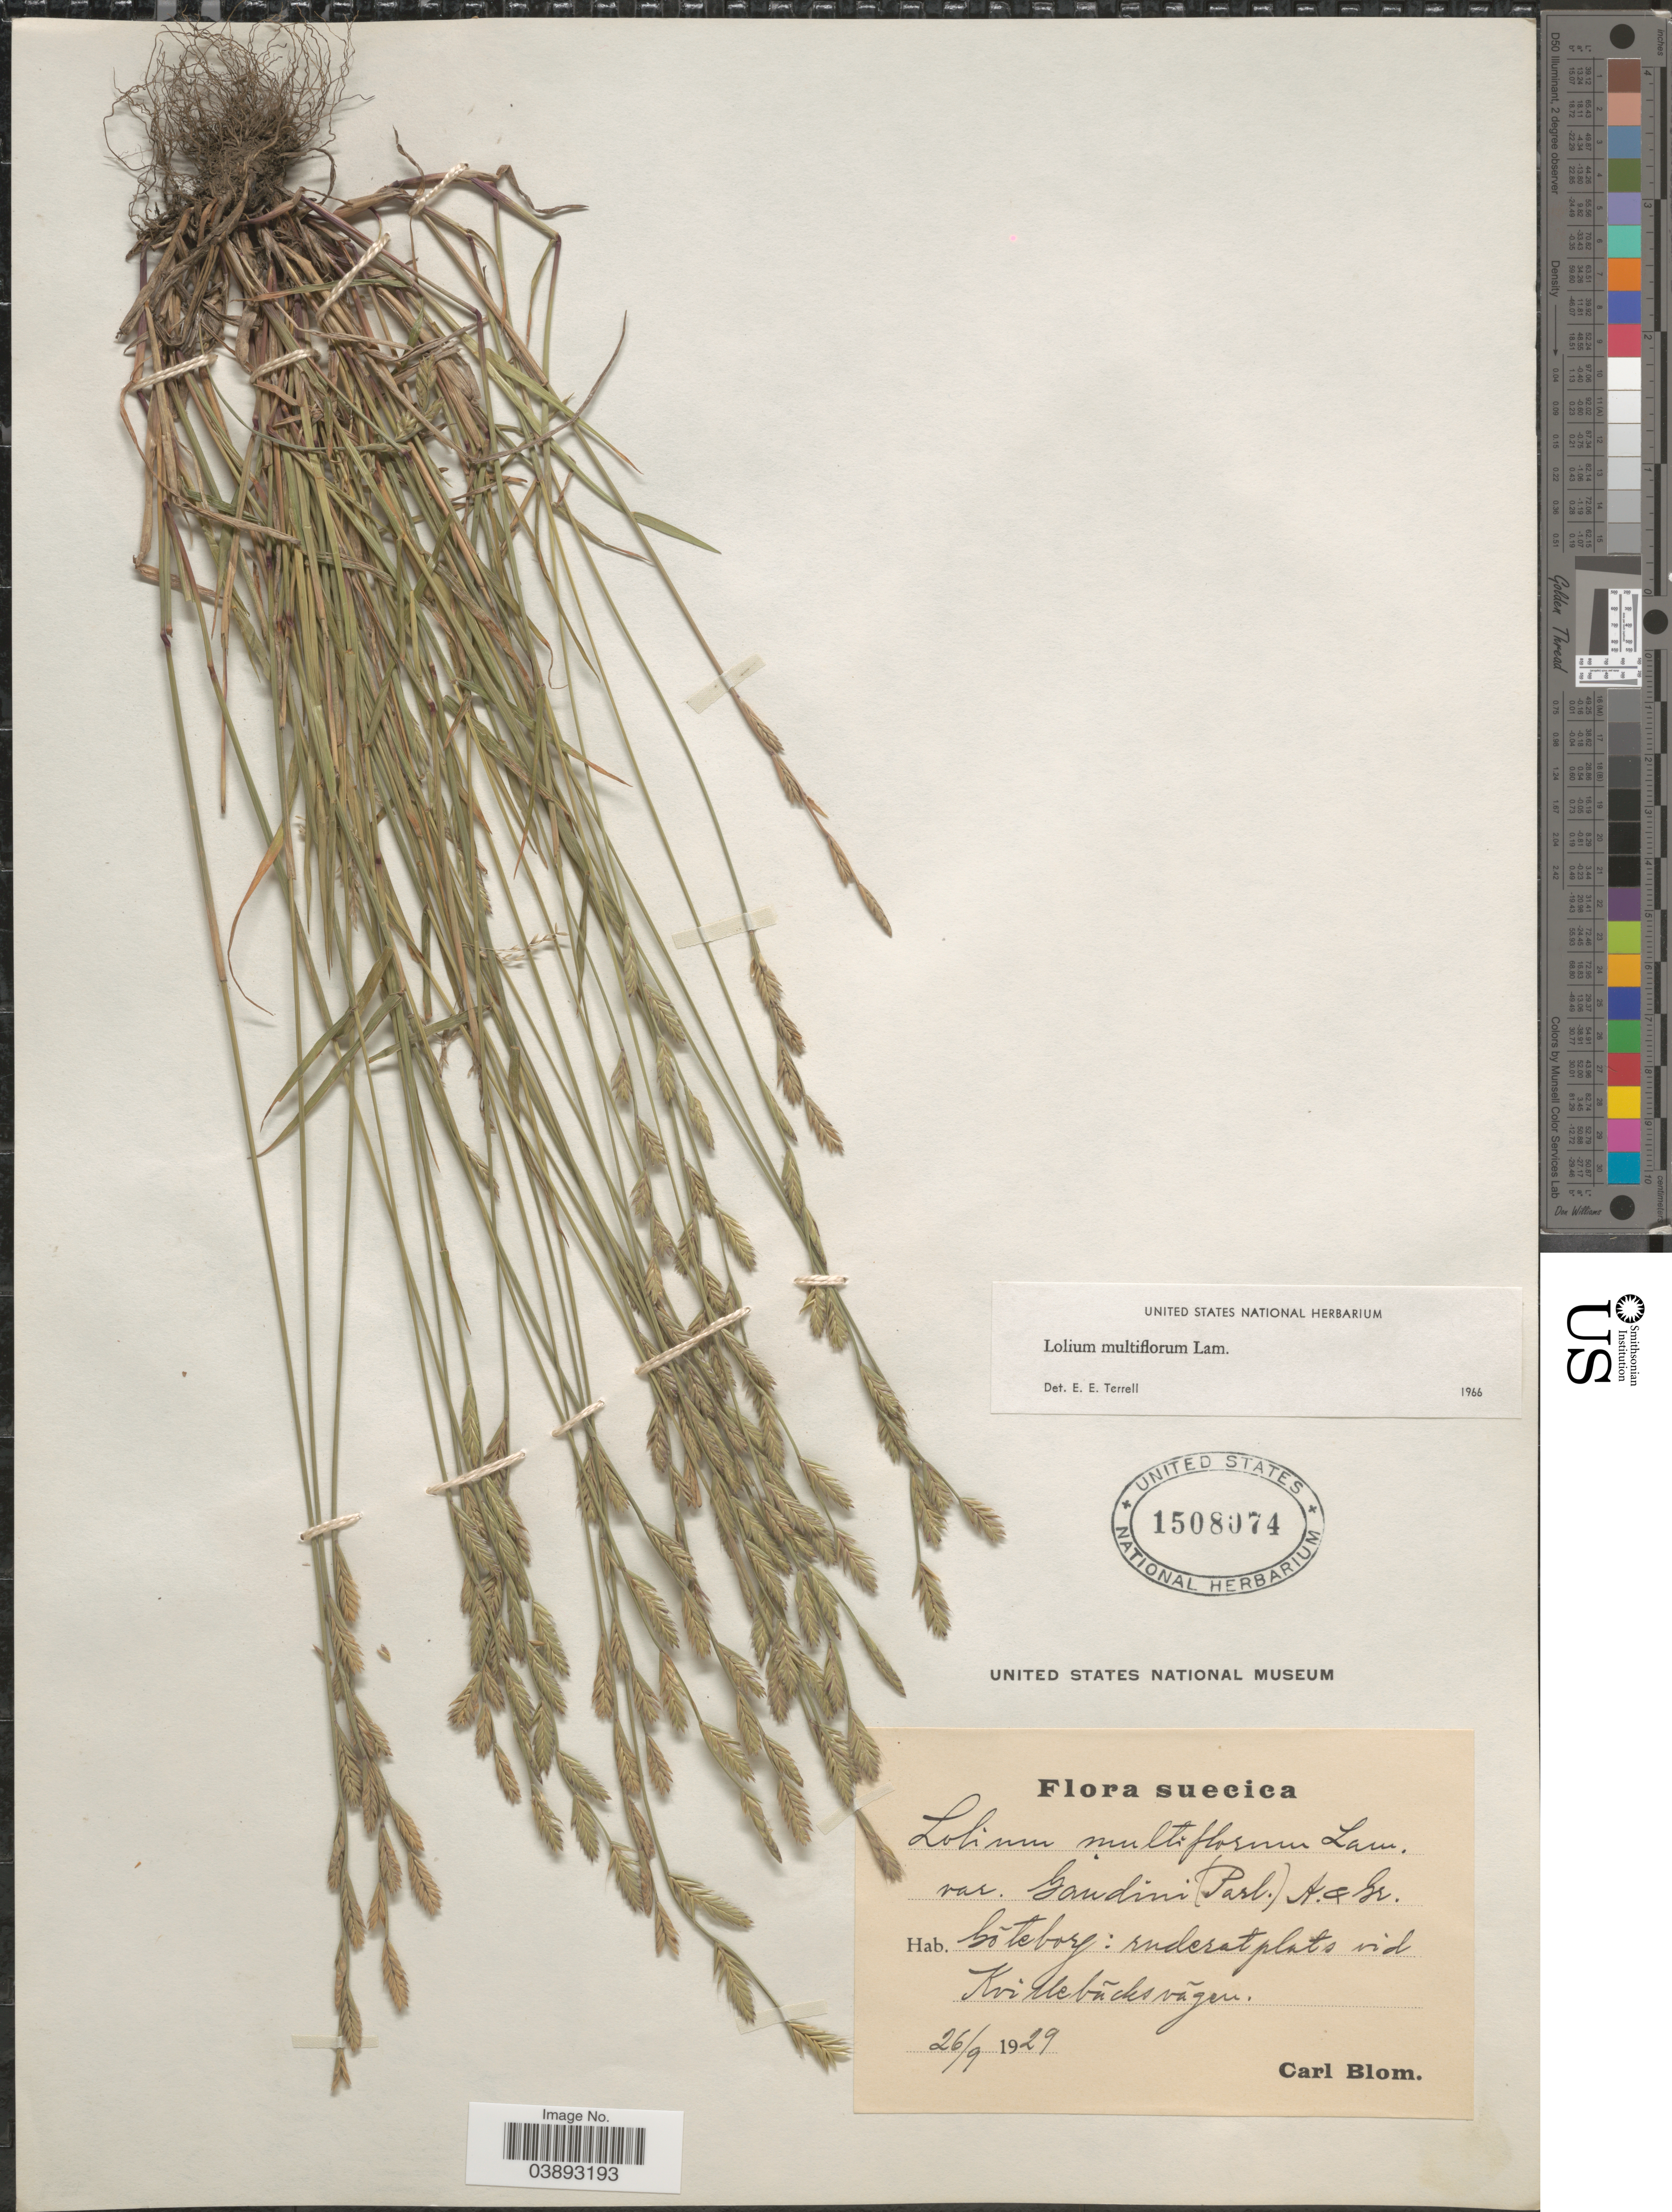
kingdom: Plantae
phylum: Tracheophyta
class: Liliopsida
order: Poales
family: Poaceae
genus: Lolium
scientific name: Lolium multiflorum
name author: Lam.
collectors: C. Blom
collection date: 1929-09-26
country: Sweden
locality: Suecica. Gõteborg: ruderat plats vid Kvillebäcksvägen.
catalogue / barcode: US 1508074